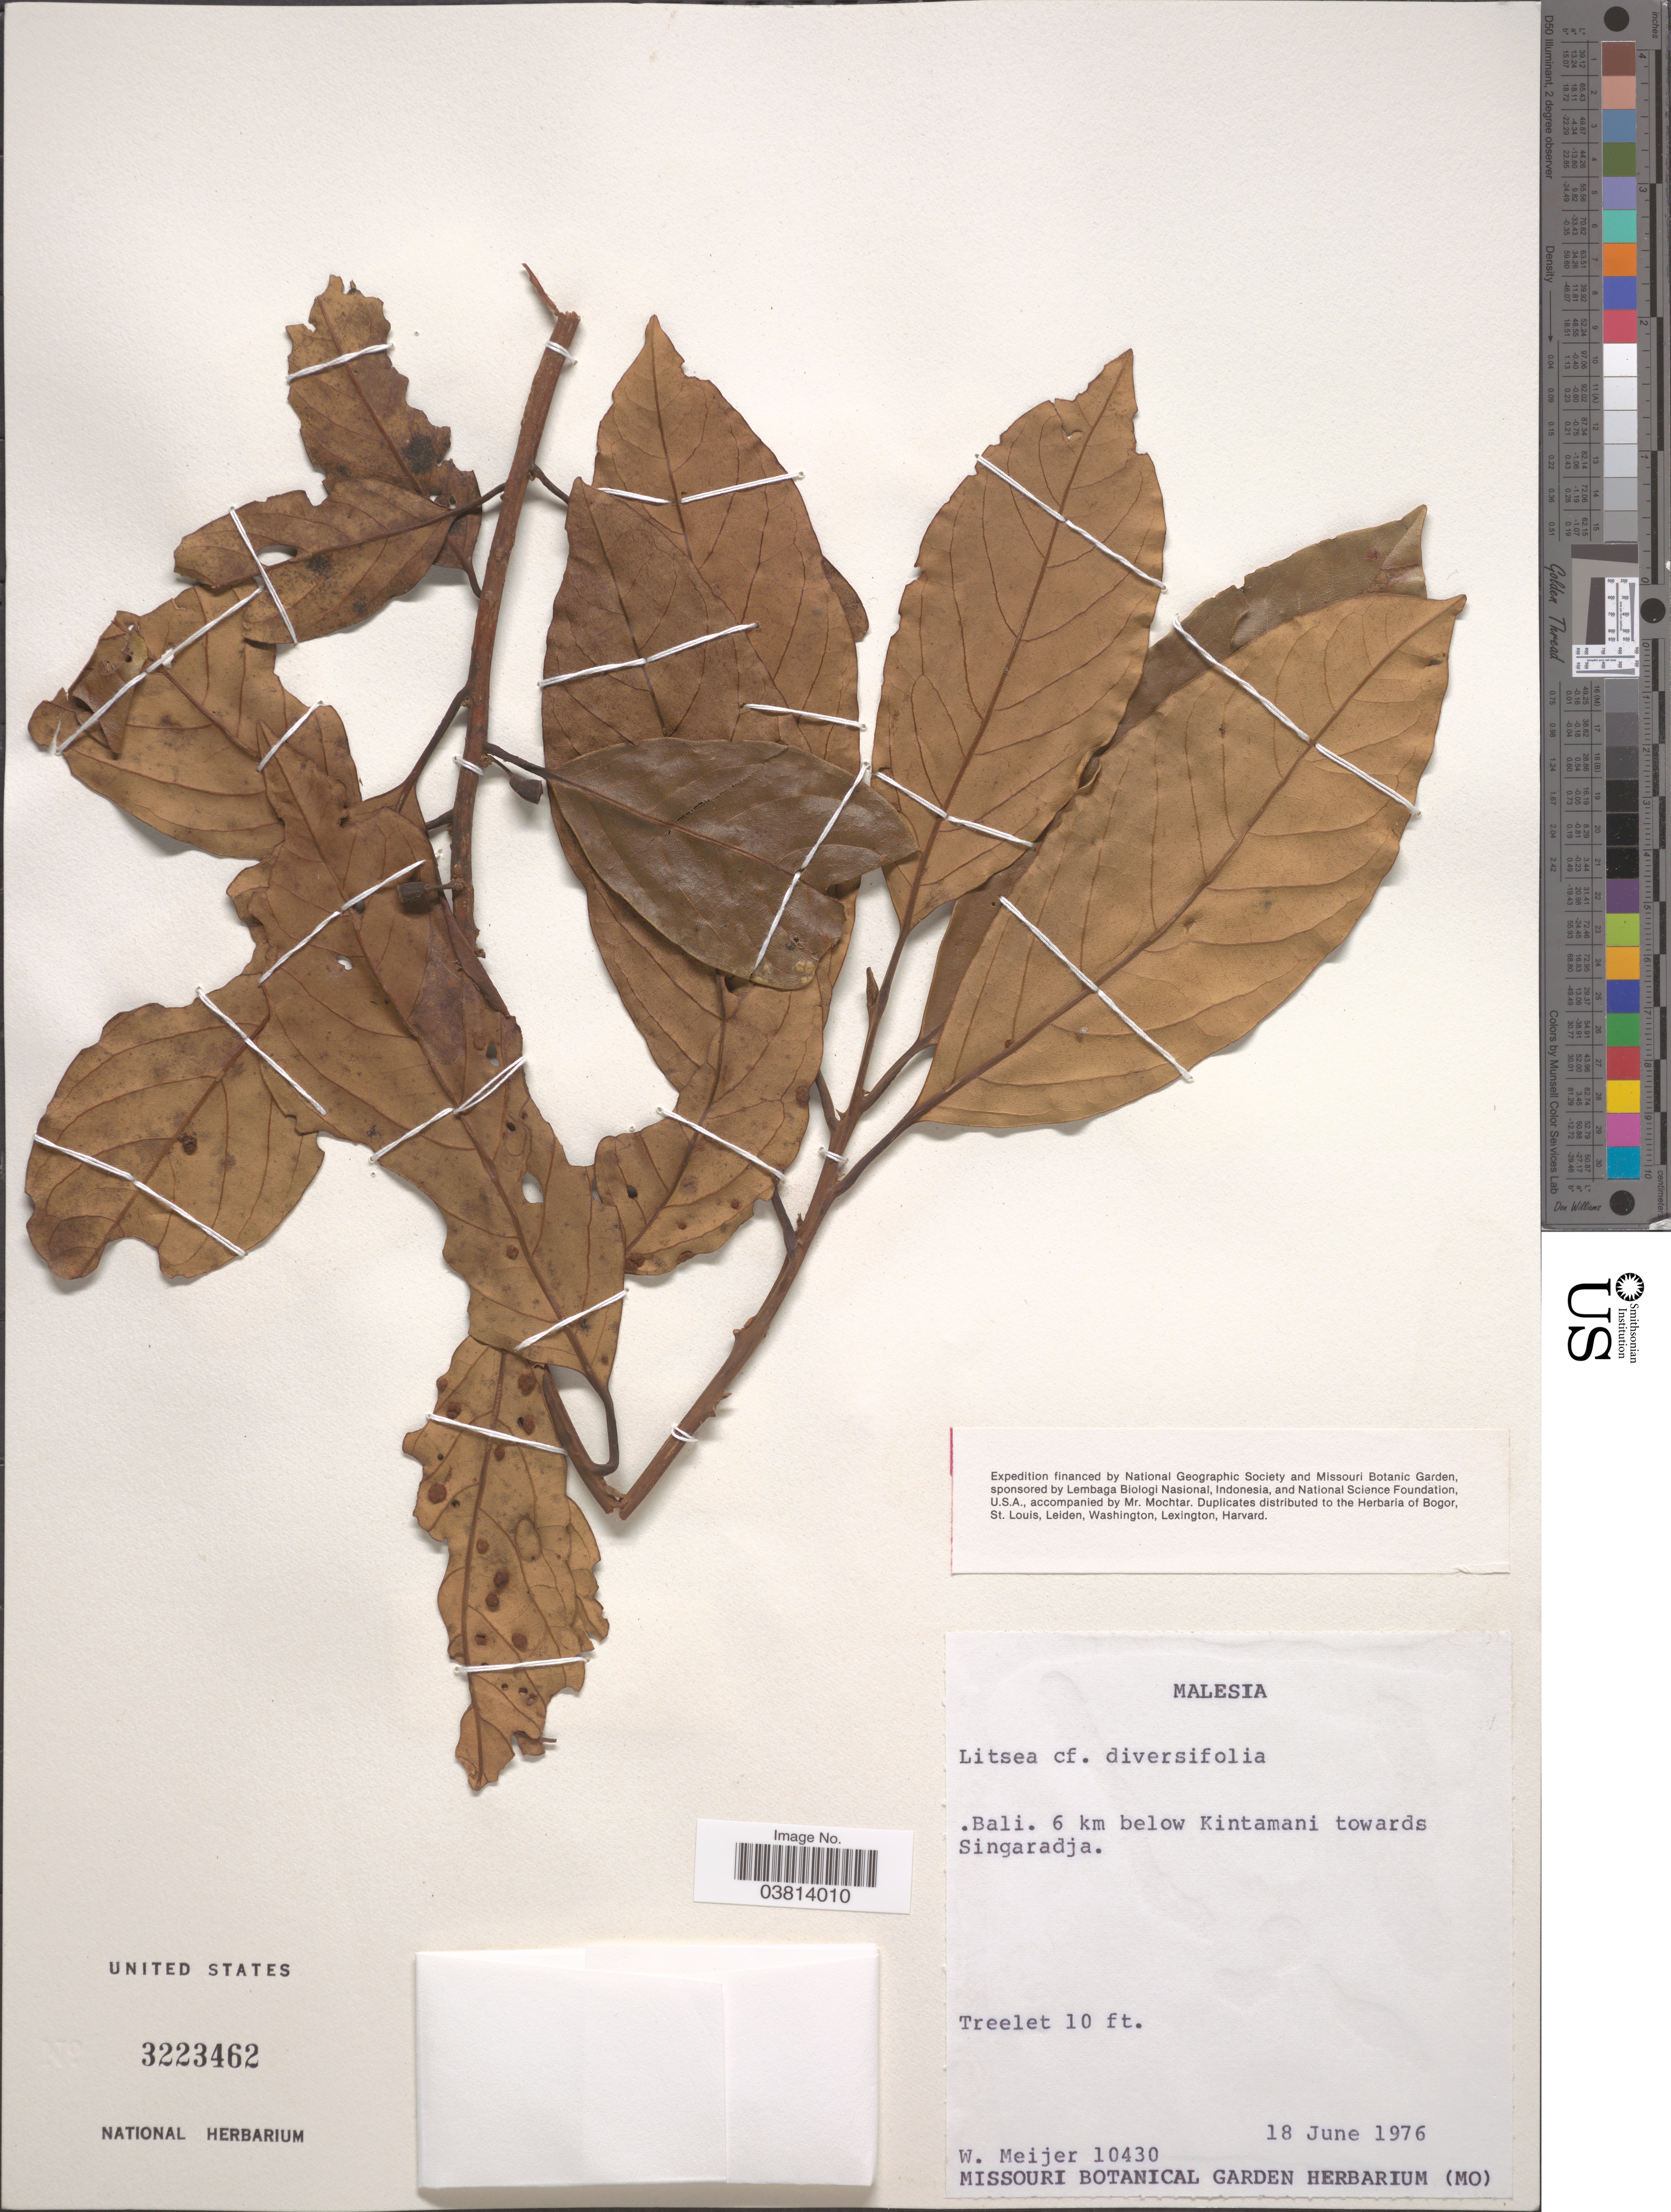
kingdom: Plantae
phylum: Tracheophyta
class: Magnoliopsida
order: Laurales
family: Lauraceae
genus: Litsea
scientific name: Litsea diversifolia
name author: Blume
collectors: W. Meijer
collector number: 10430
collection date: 1976-06-18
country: Indonesia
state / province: Nusa Tenggara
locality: Bali. 6 km below Kintamani towards Singaradja.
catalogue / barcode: US 3223462